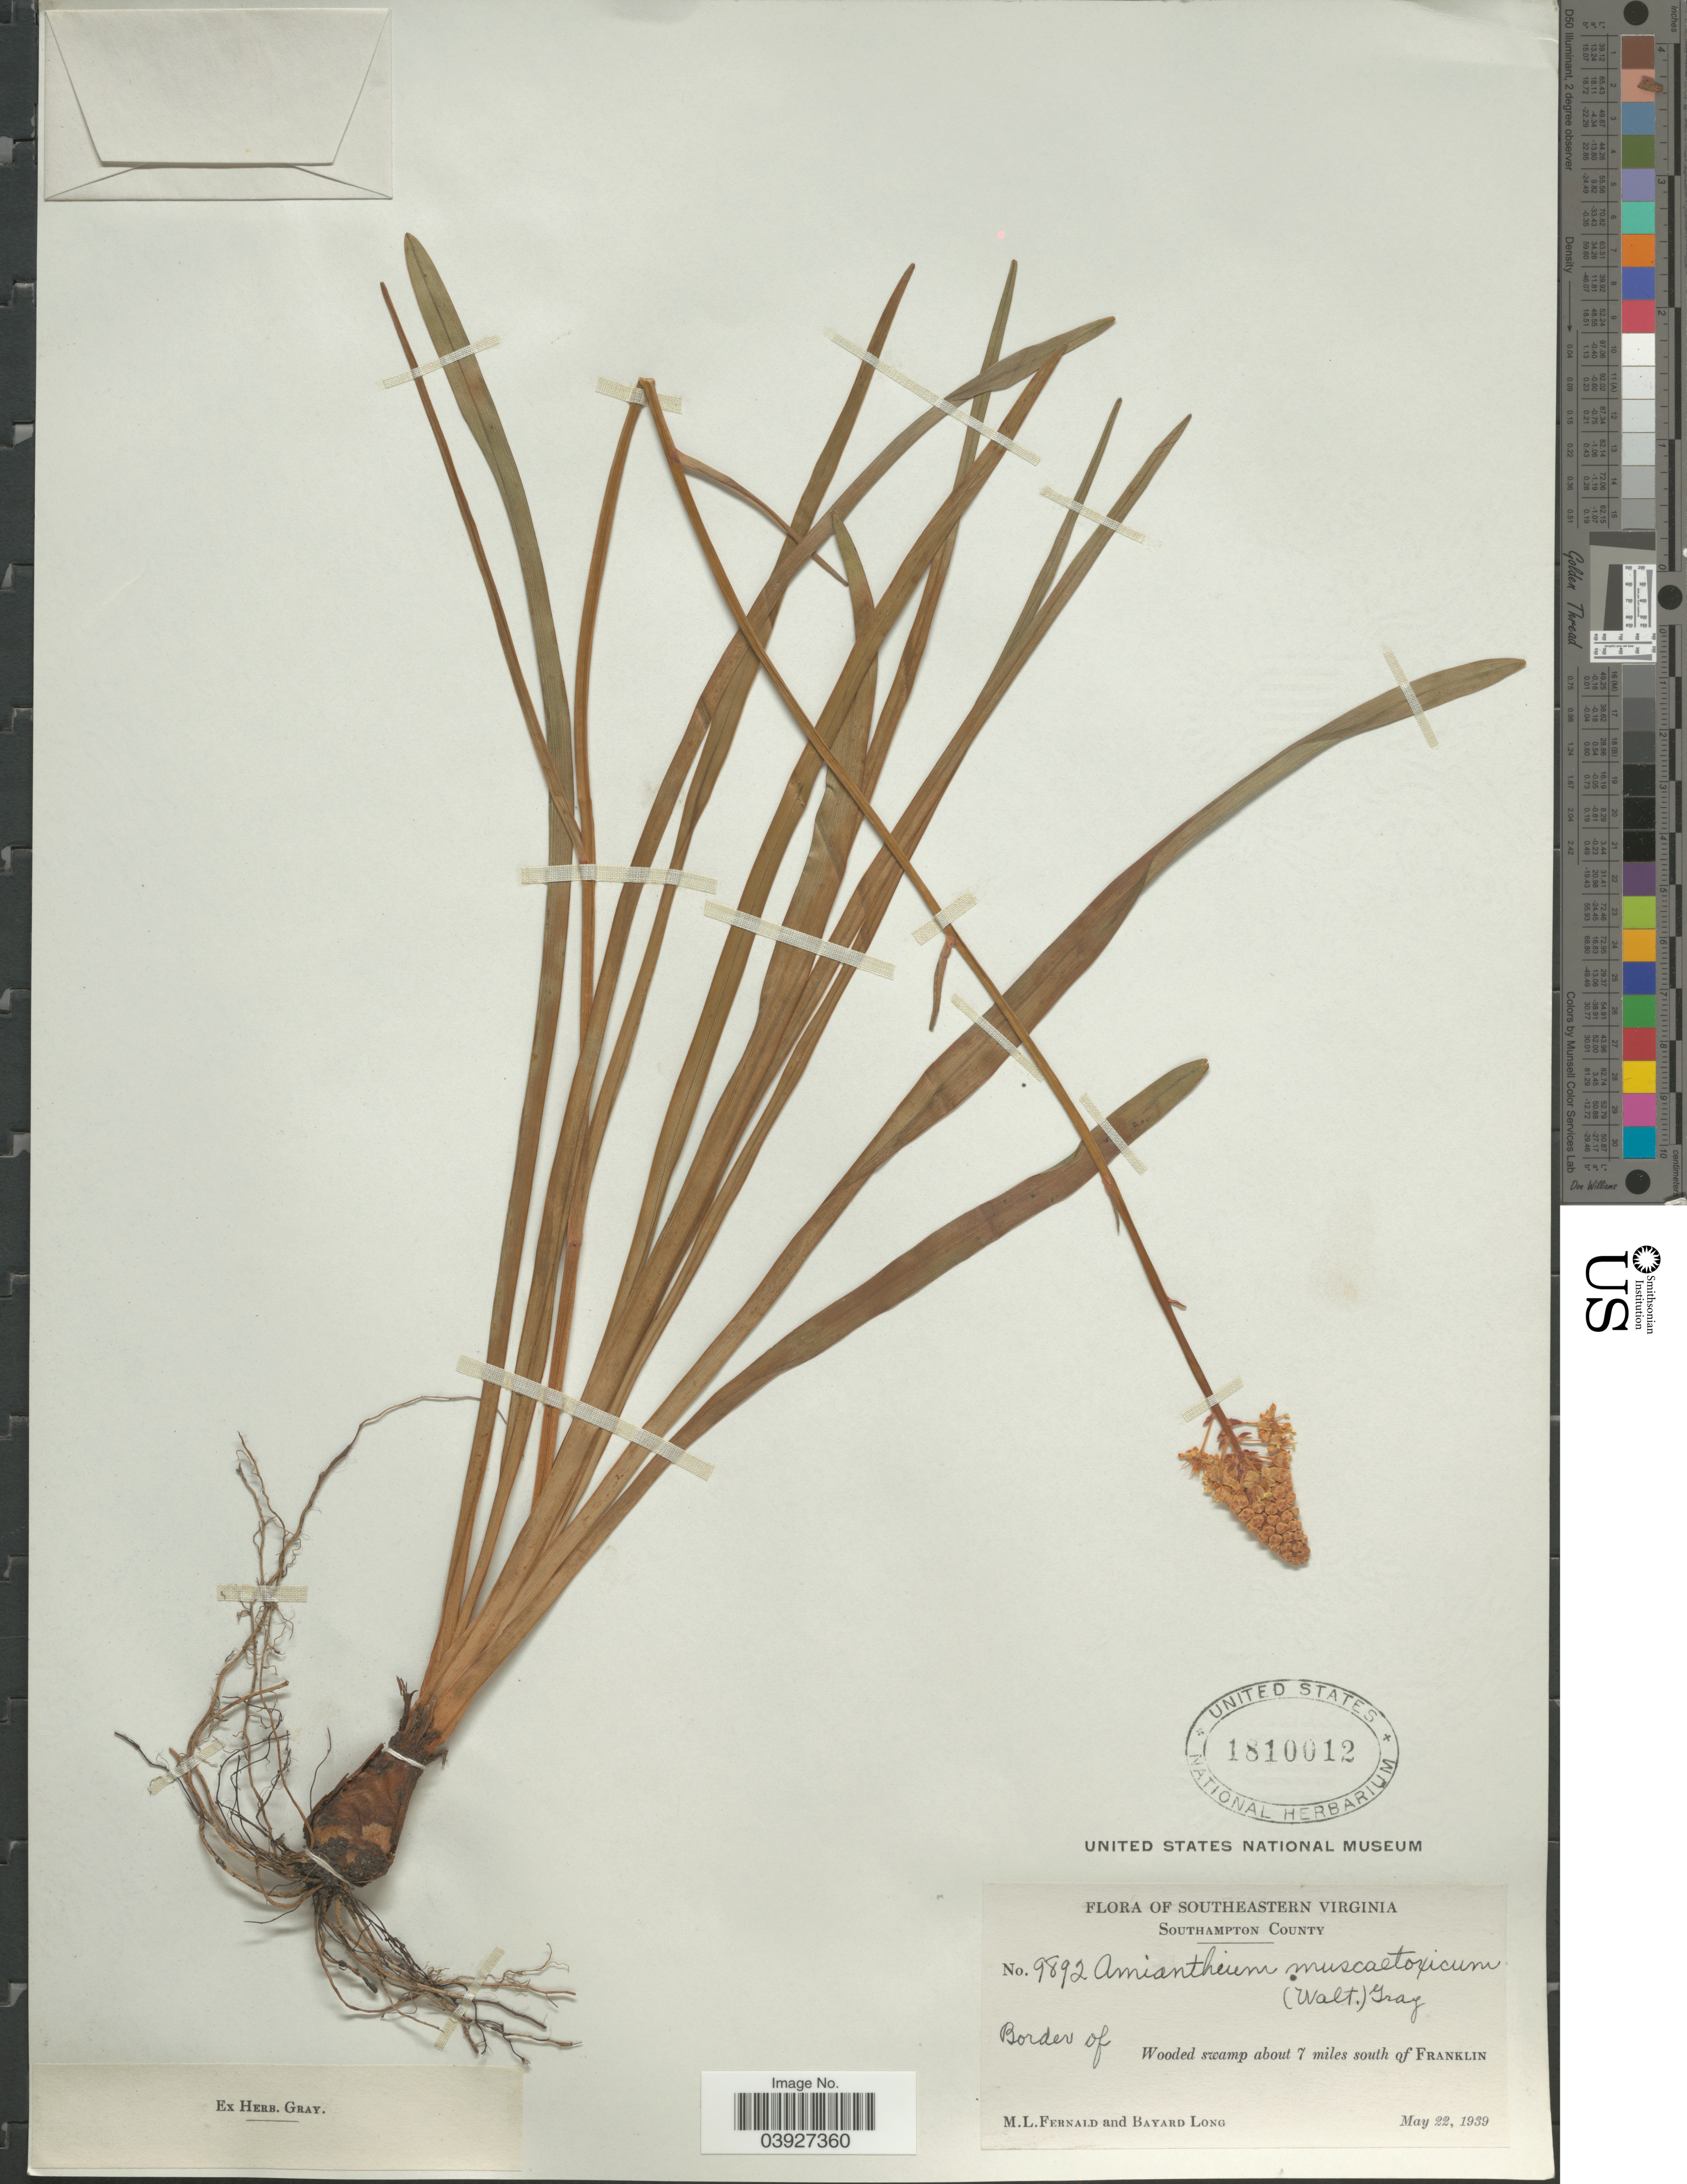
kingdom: Plantae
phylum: Tracheophyta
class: Liliopsida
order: Liliales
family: Melanthiaceae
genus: Amianthium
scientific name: Amianthium muscitoxicum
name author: (Walter) A. Gray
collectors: M. L. Fernald & B. Long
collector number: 9892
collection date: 1939-05-22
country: United States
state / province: Virginia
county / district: Southampton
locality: Southeastern Virginia. Southampton County. Border of Wooded swamp about 7 miles south of Franklin.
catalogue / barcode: US 1810012